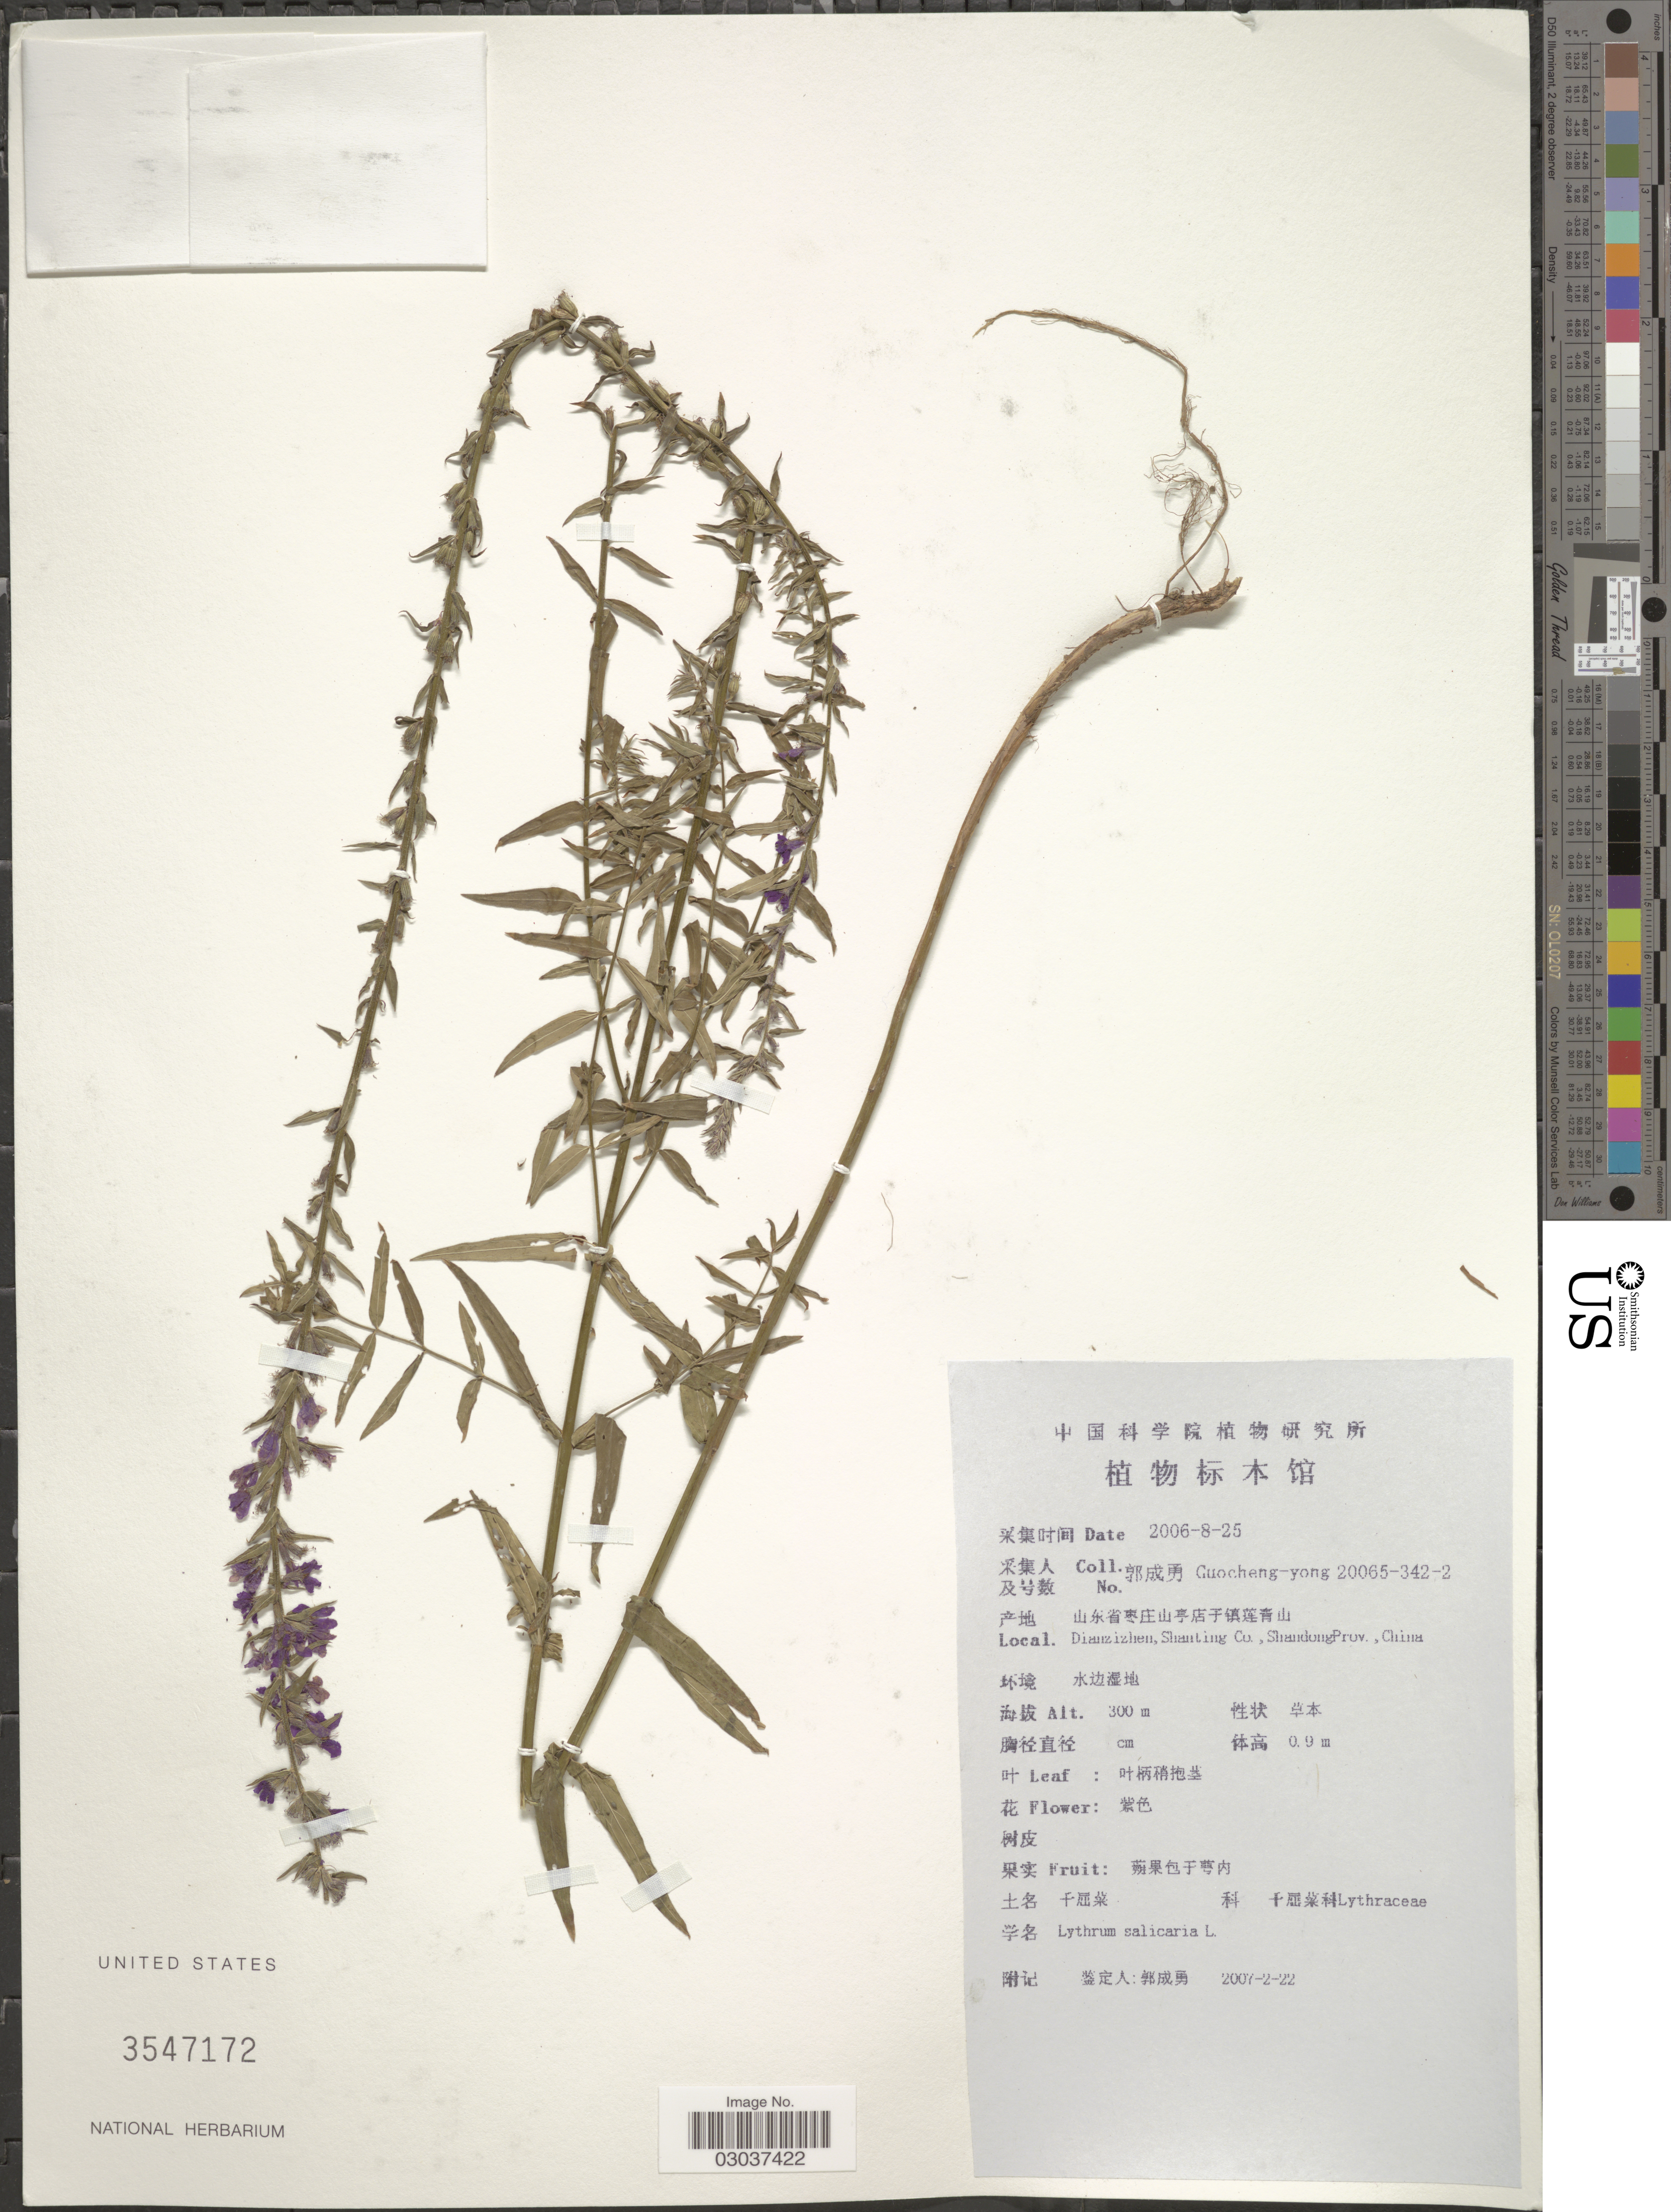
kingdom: Plantae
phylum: Tracheophyta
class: Magnoliopsida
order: Myrtales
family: Lythraceae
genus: Lythrum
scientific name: Lythrum salicaria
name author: L.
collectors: Guo cheng-yong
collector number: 20065-342-2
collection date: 2006-08-25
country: China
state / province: Shandong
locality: Dianzizhen, Shanting Co.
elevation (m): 300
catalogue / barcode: US 3547172